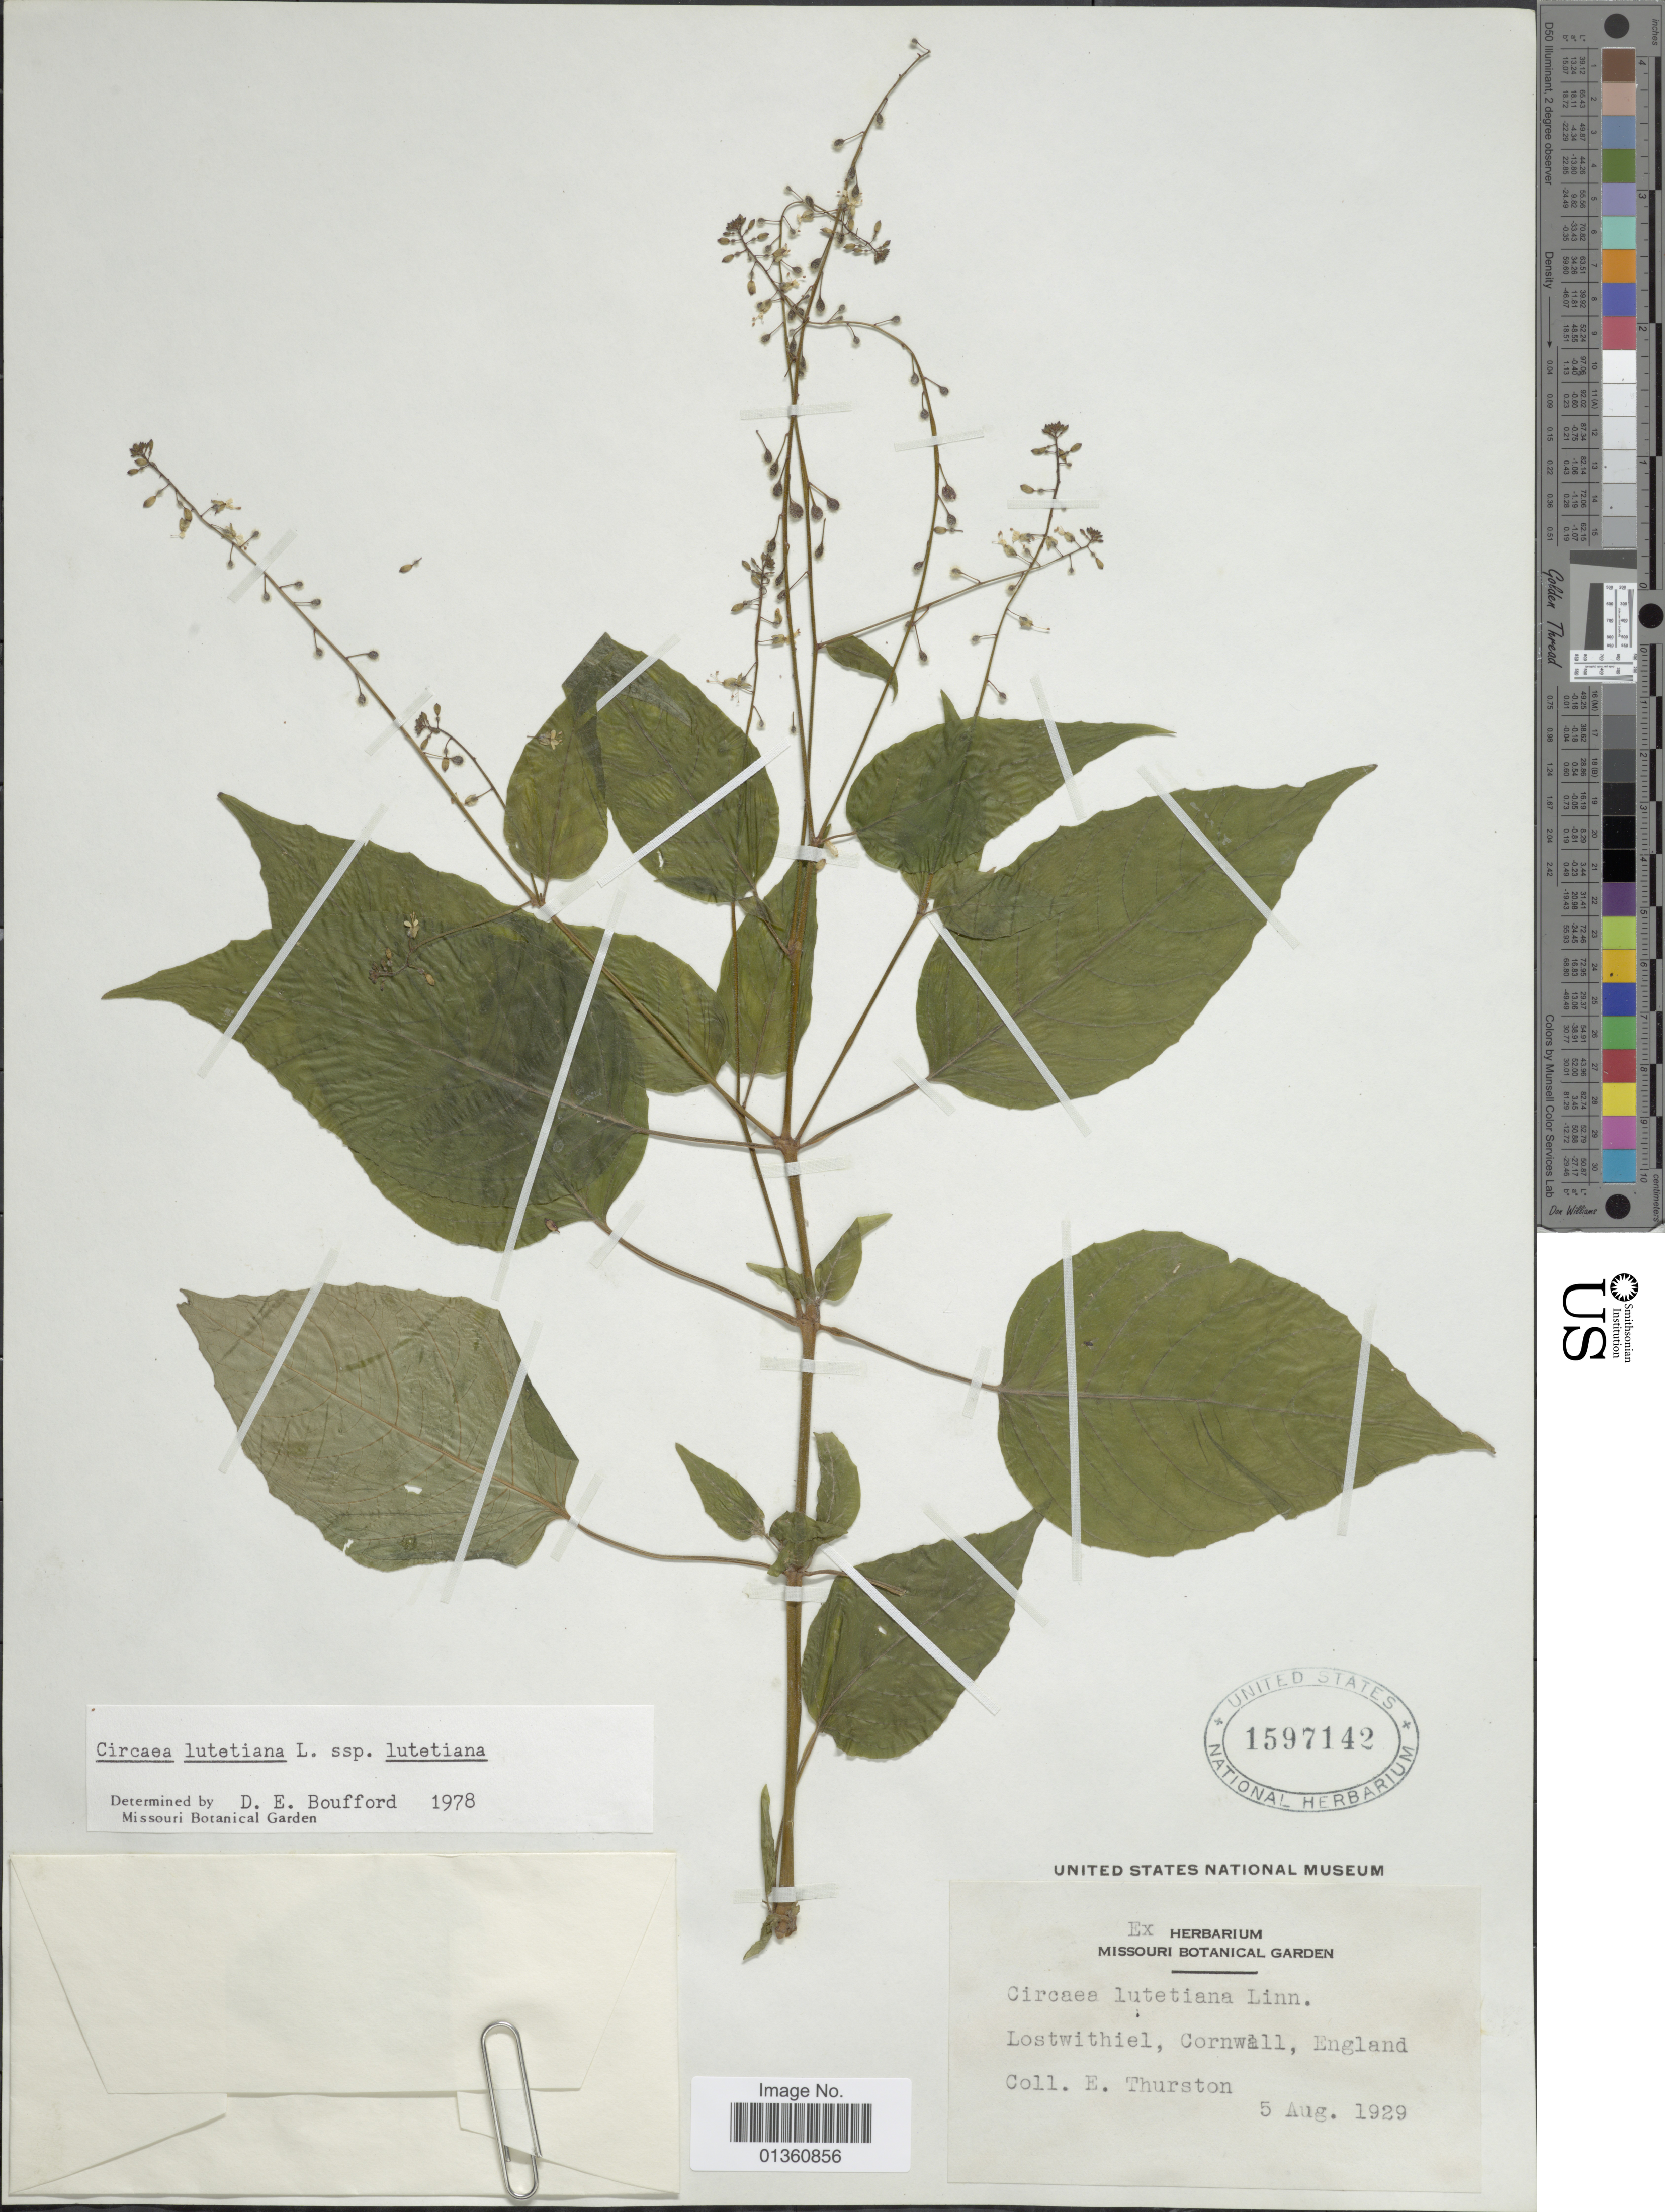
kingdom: Plantae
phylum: Tracheophyta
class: Magnoliopsida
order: Myrtales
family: Onagraceae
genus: Circaea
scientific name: Circaea lutetiana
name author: L.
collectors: E. Thurston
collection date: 1929-08-05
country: United Kingdom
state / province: England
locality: Lostwithiel, Cornwall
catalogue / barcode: US 1597142